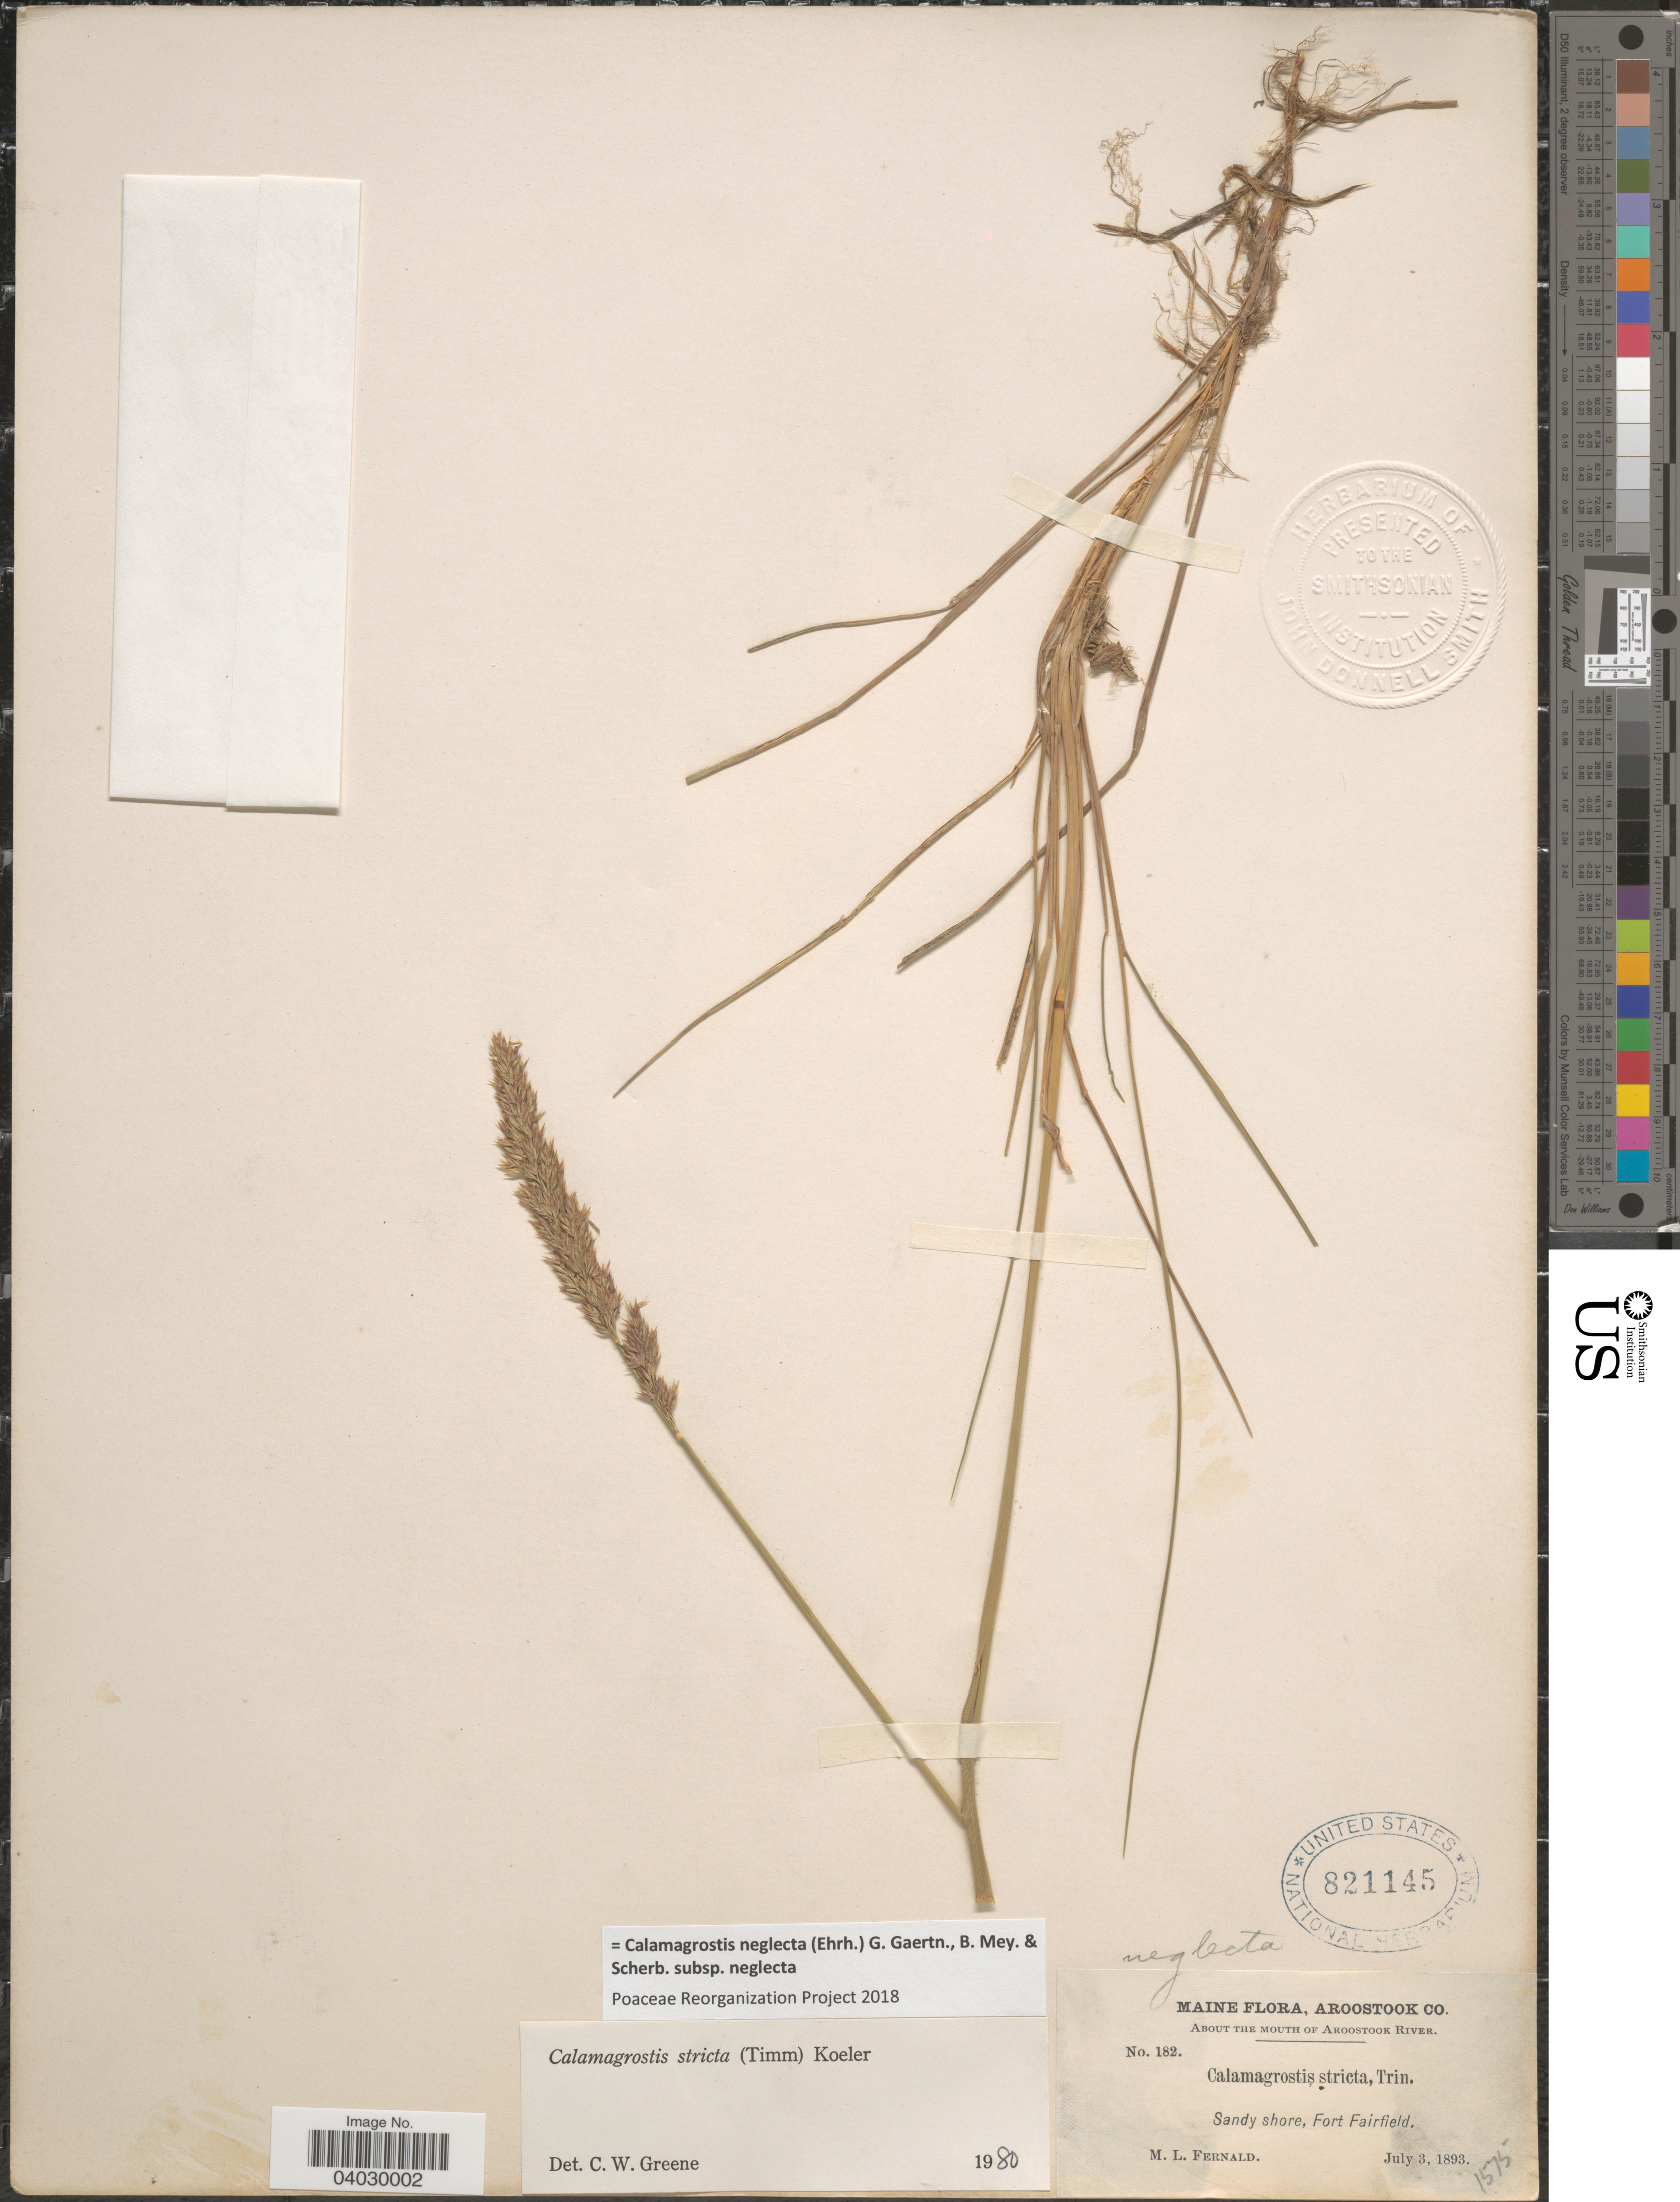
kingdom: Plantae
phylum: Tracheophyta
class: Liliopsida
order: Poales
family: Poaceae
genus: Calamagrostis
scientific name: Calamagrostis neglecta subsp. neglecta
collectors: M. L. Fernald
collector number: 182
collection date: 1893-07-03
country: United States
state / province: Maine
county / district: Aroostook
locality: About the mouth of Aroostook River. Fort Fairfield.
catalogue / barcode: US 821145